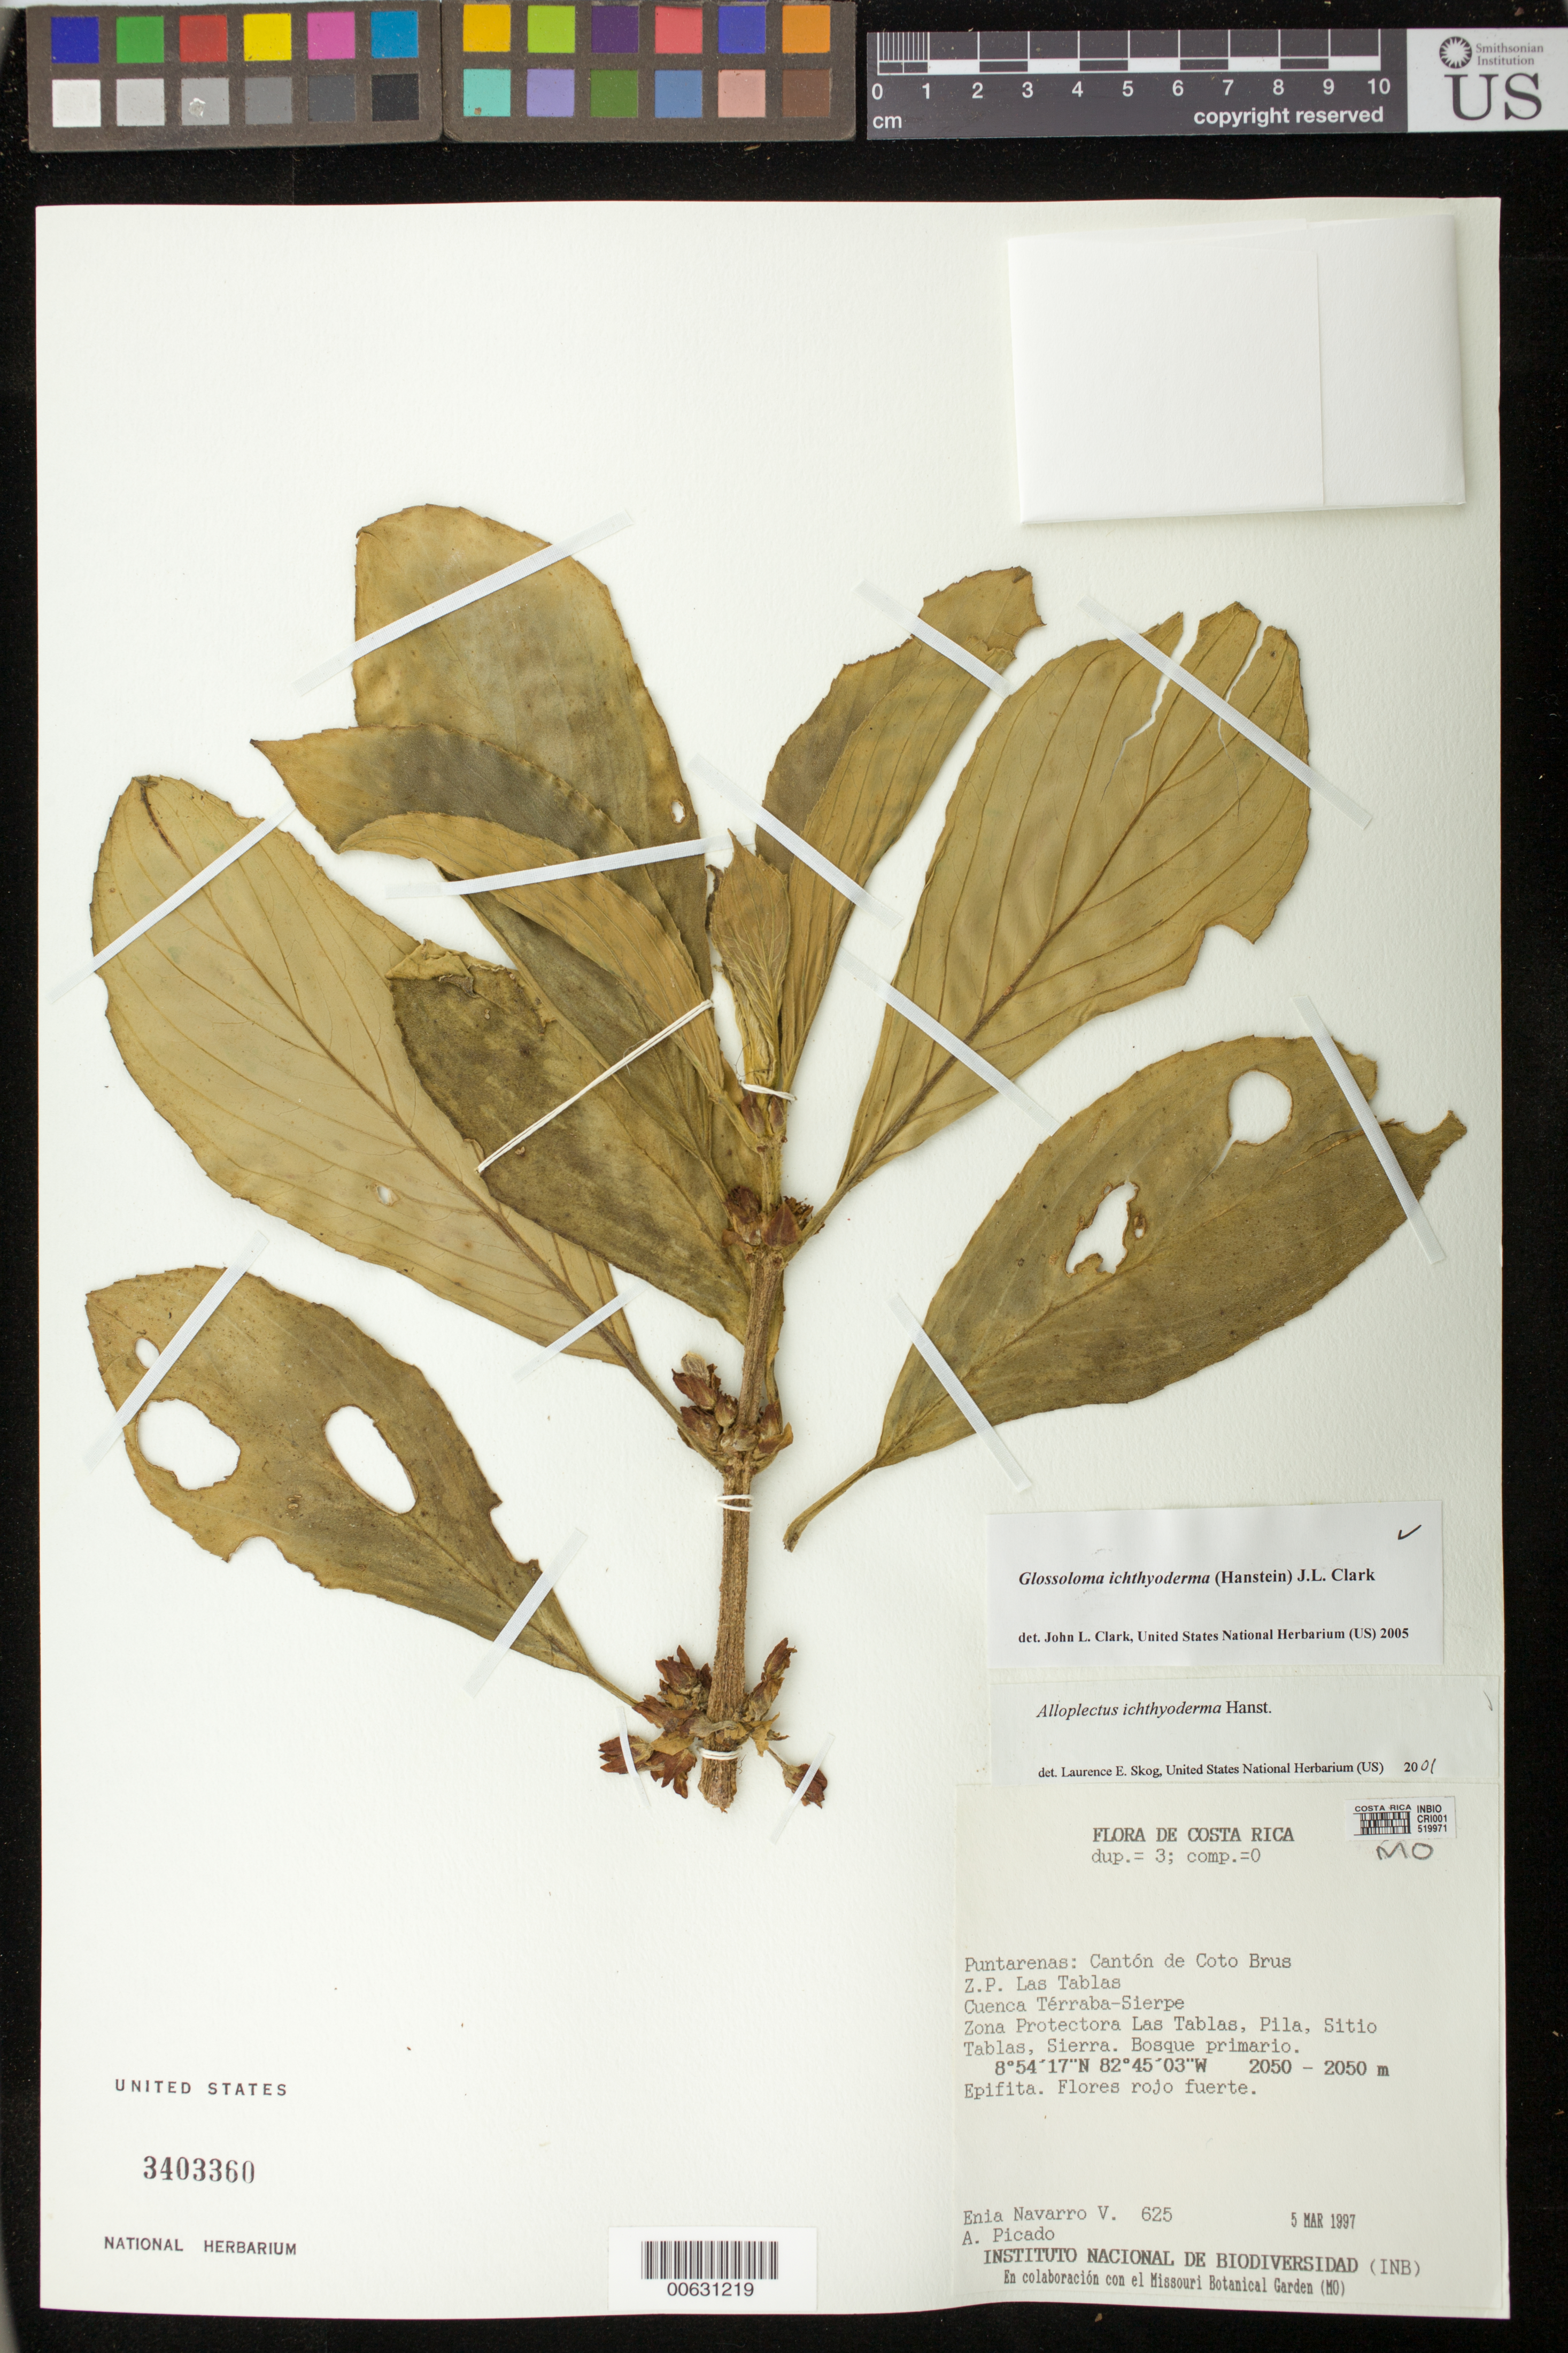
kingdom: Plantae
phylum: Tracheophyta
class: Magnoliopsida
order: Lamiales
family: Gesneriaceae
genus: Glossoloma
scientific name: Glossoloma ichthyoderma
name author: (Hanst.) J.L. Clark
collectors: E. Navarro & A. Picado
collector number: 625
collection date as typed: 05 Mar 1997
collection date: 1997-03-05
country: Costa Rica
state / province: Puntarenas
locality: Cantón de Coto Brus, Z.P. Las Tablas, Cuenca Térraba-Sierpe, Zona Protectora Las Tablas, Pila, Sitio Tablas, Sierra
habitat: Bosque primario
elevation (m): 2050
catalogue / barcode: US 3403360